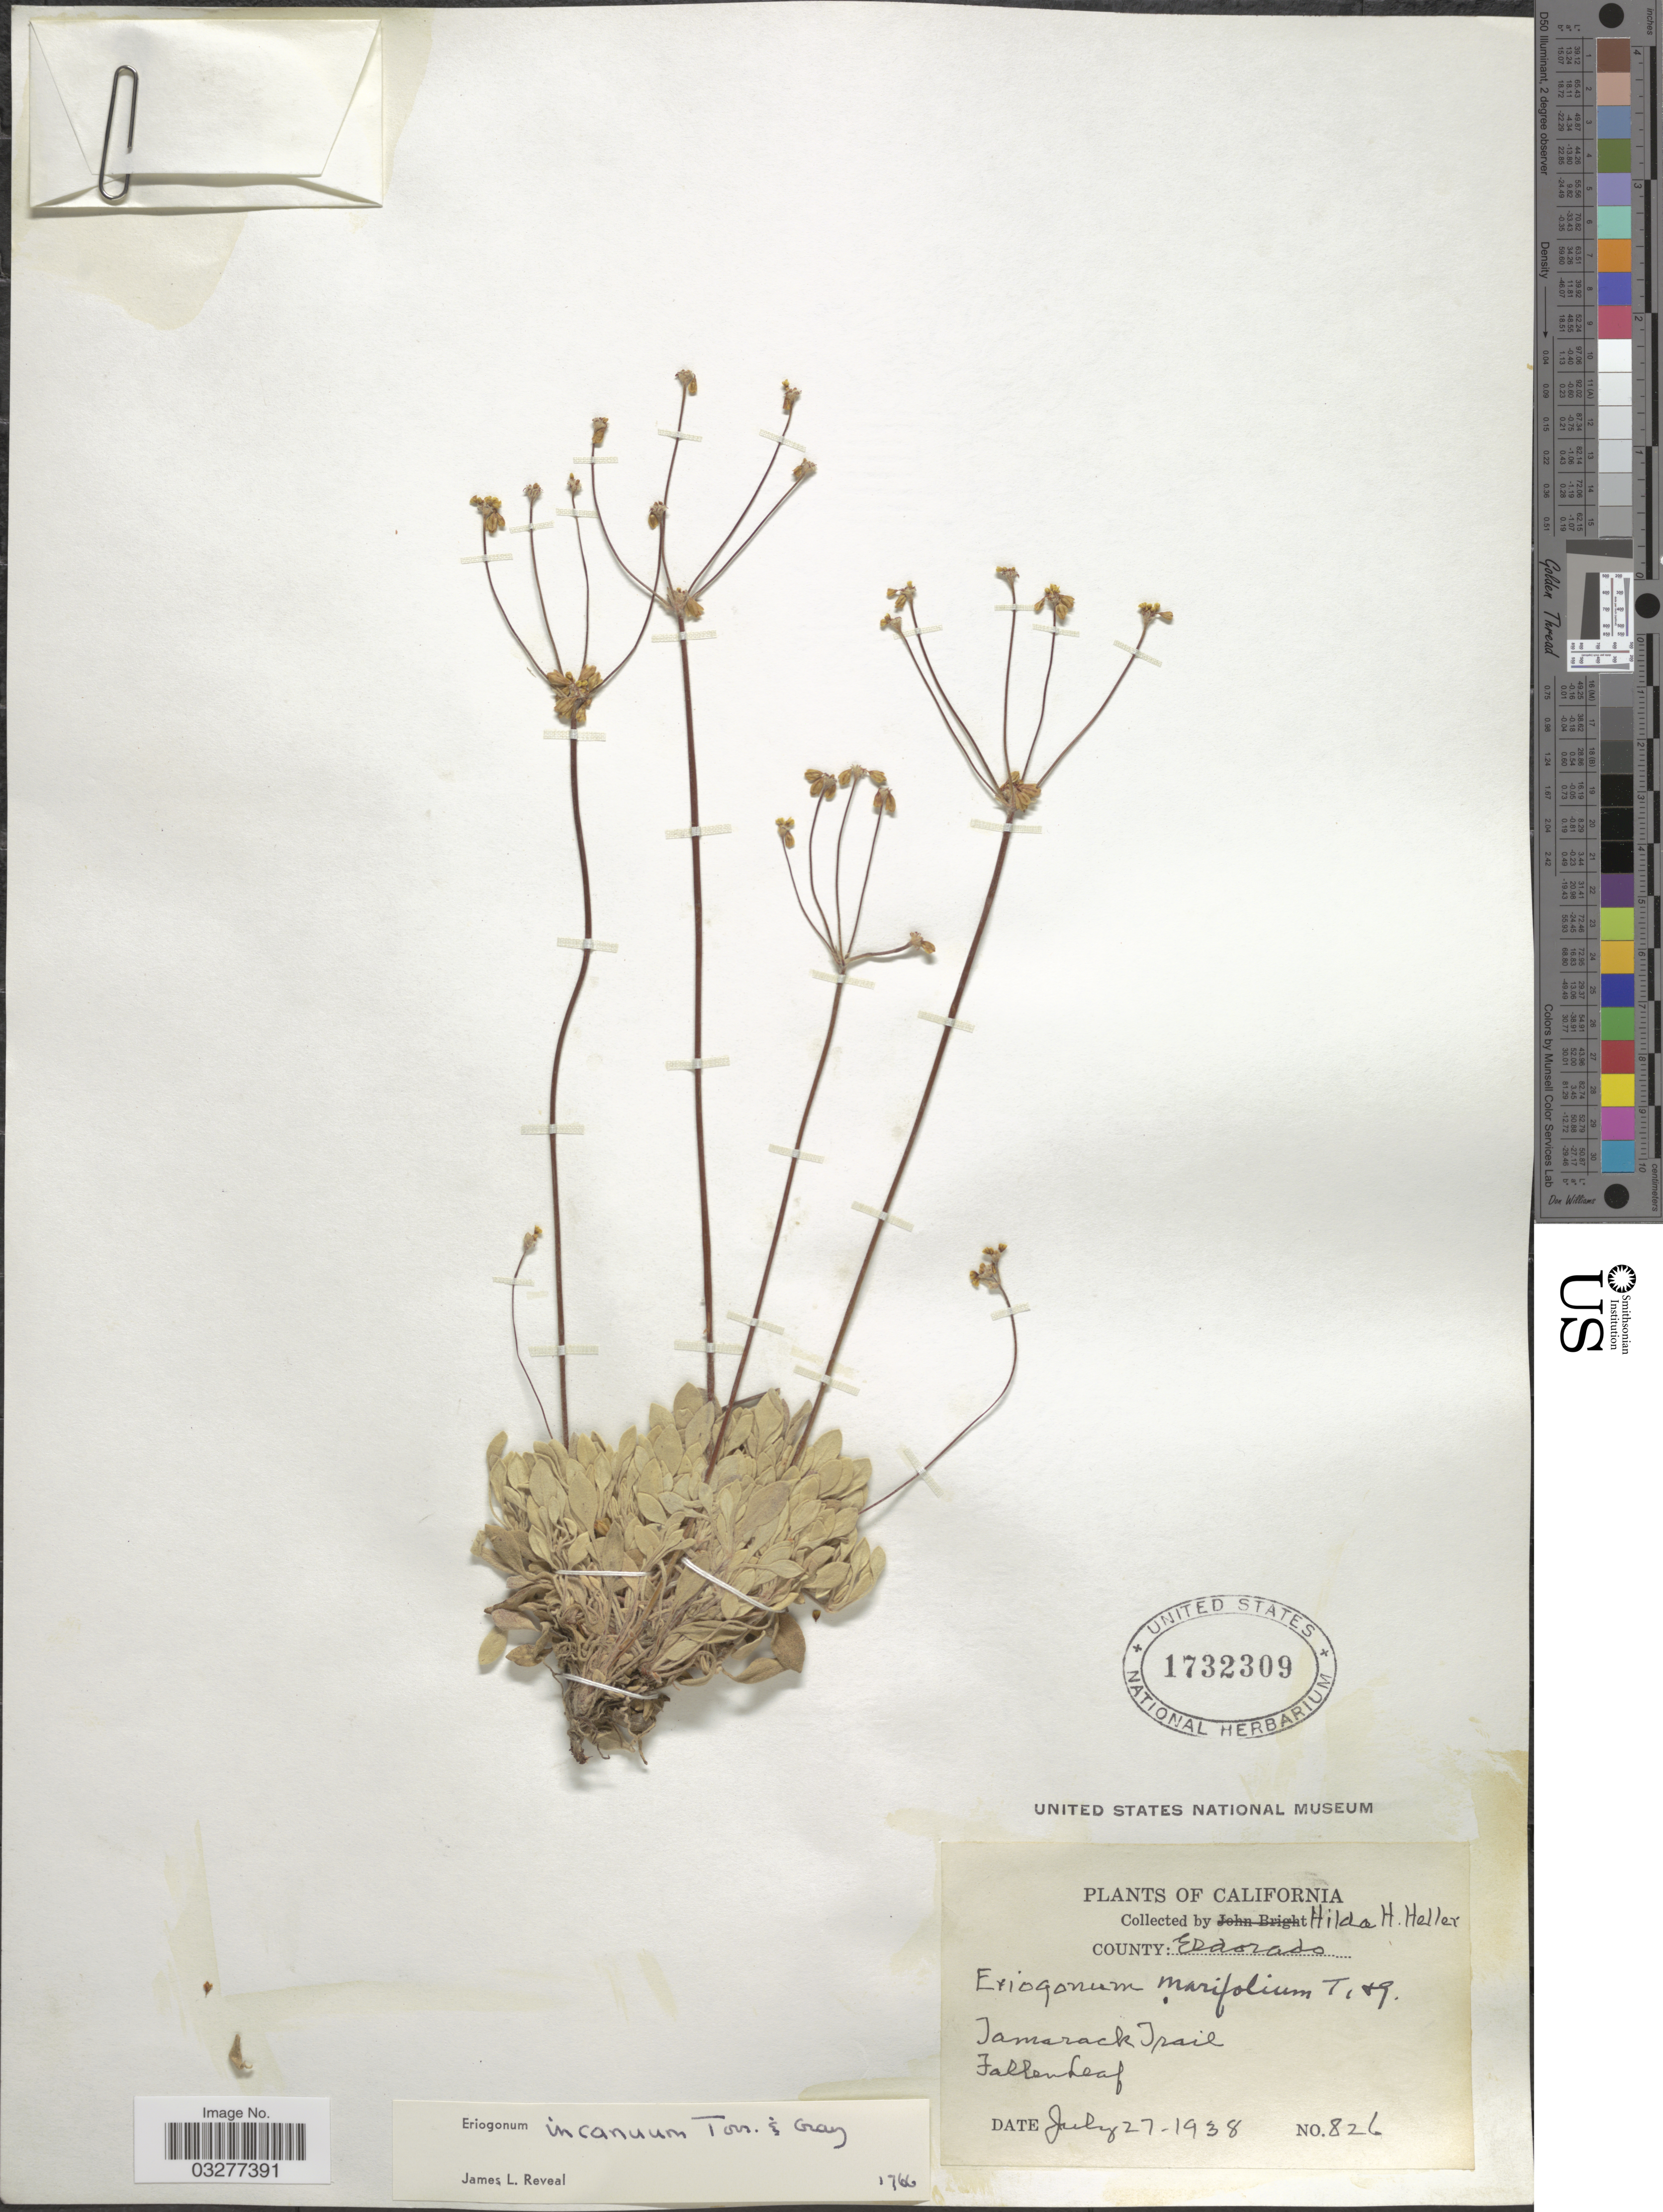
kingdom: Plantae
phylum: Tracheophyta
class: Magnoliopsida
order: Caryophyllales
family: Polygonaceae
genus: Eriogonum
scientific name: Eriogonum incanum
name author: Torr. & A. Gray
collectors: H. H. Heller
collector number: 826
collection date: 1938-07-27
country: United States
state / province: California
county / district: El Dorado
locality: County: Eldorado. Tamarack Trail. Fallen Leaf.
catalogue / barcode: US 1732309